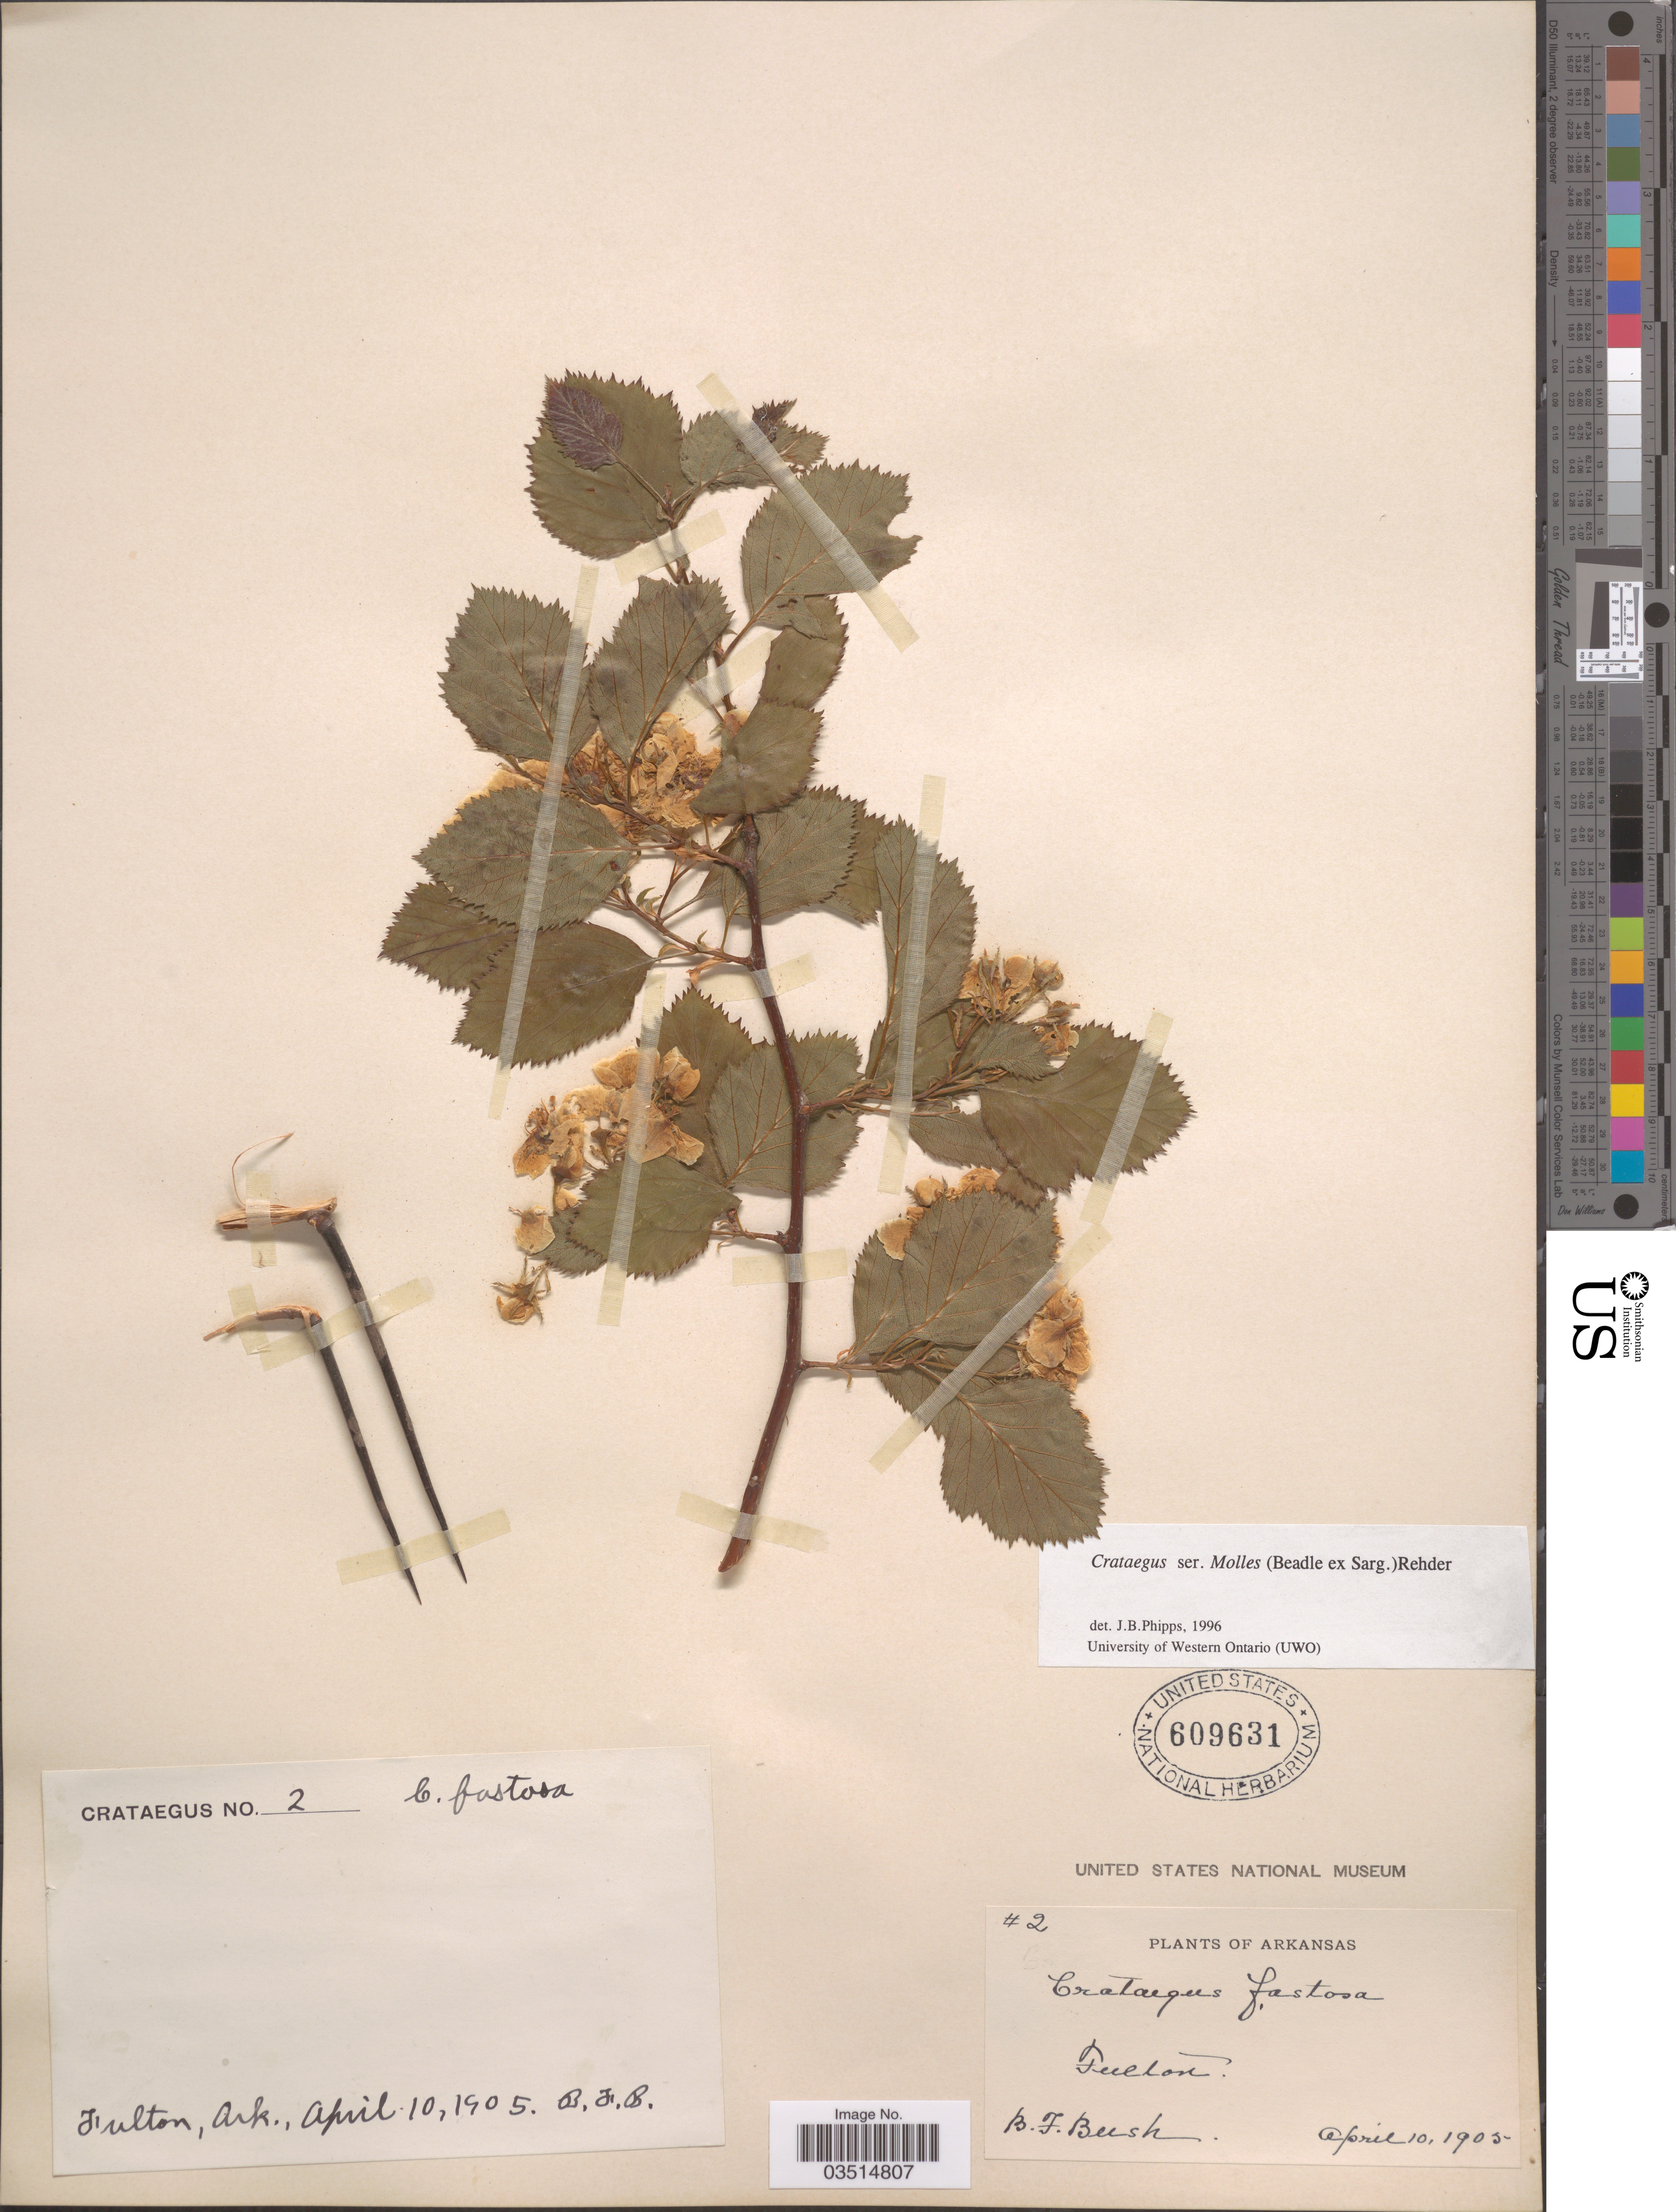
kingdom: Plantae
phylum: Tracheophyta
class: Magnoliopsida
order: Rosales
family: Rosaceae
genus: Crataegus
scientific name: Crataegus fastosa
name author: Sarg.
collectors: B. F. Bush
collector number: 2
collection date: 1905-04-10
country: United States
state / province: Arkansas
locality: Fulton.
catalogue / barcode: US 609631